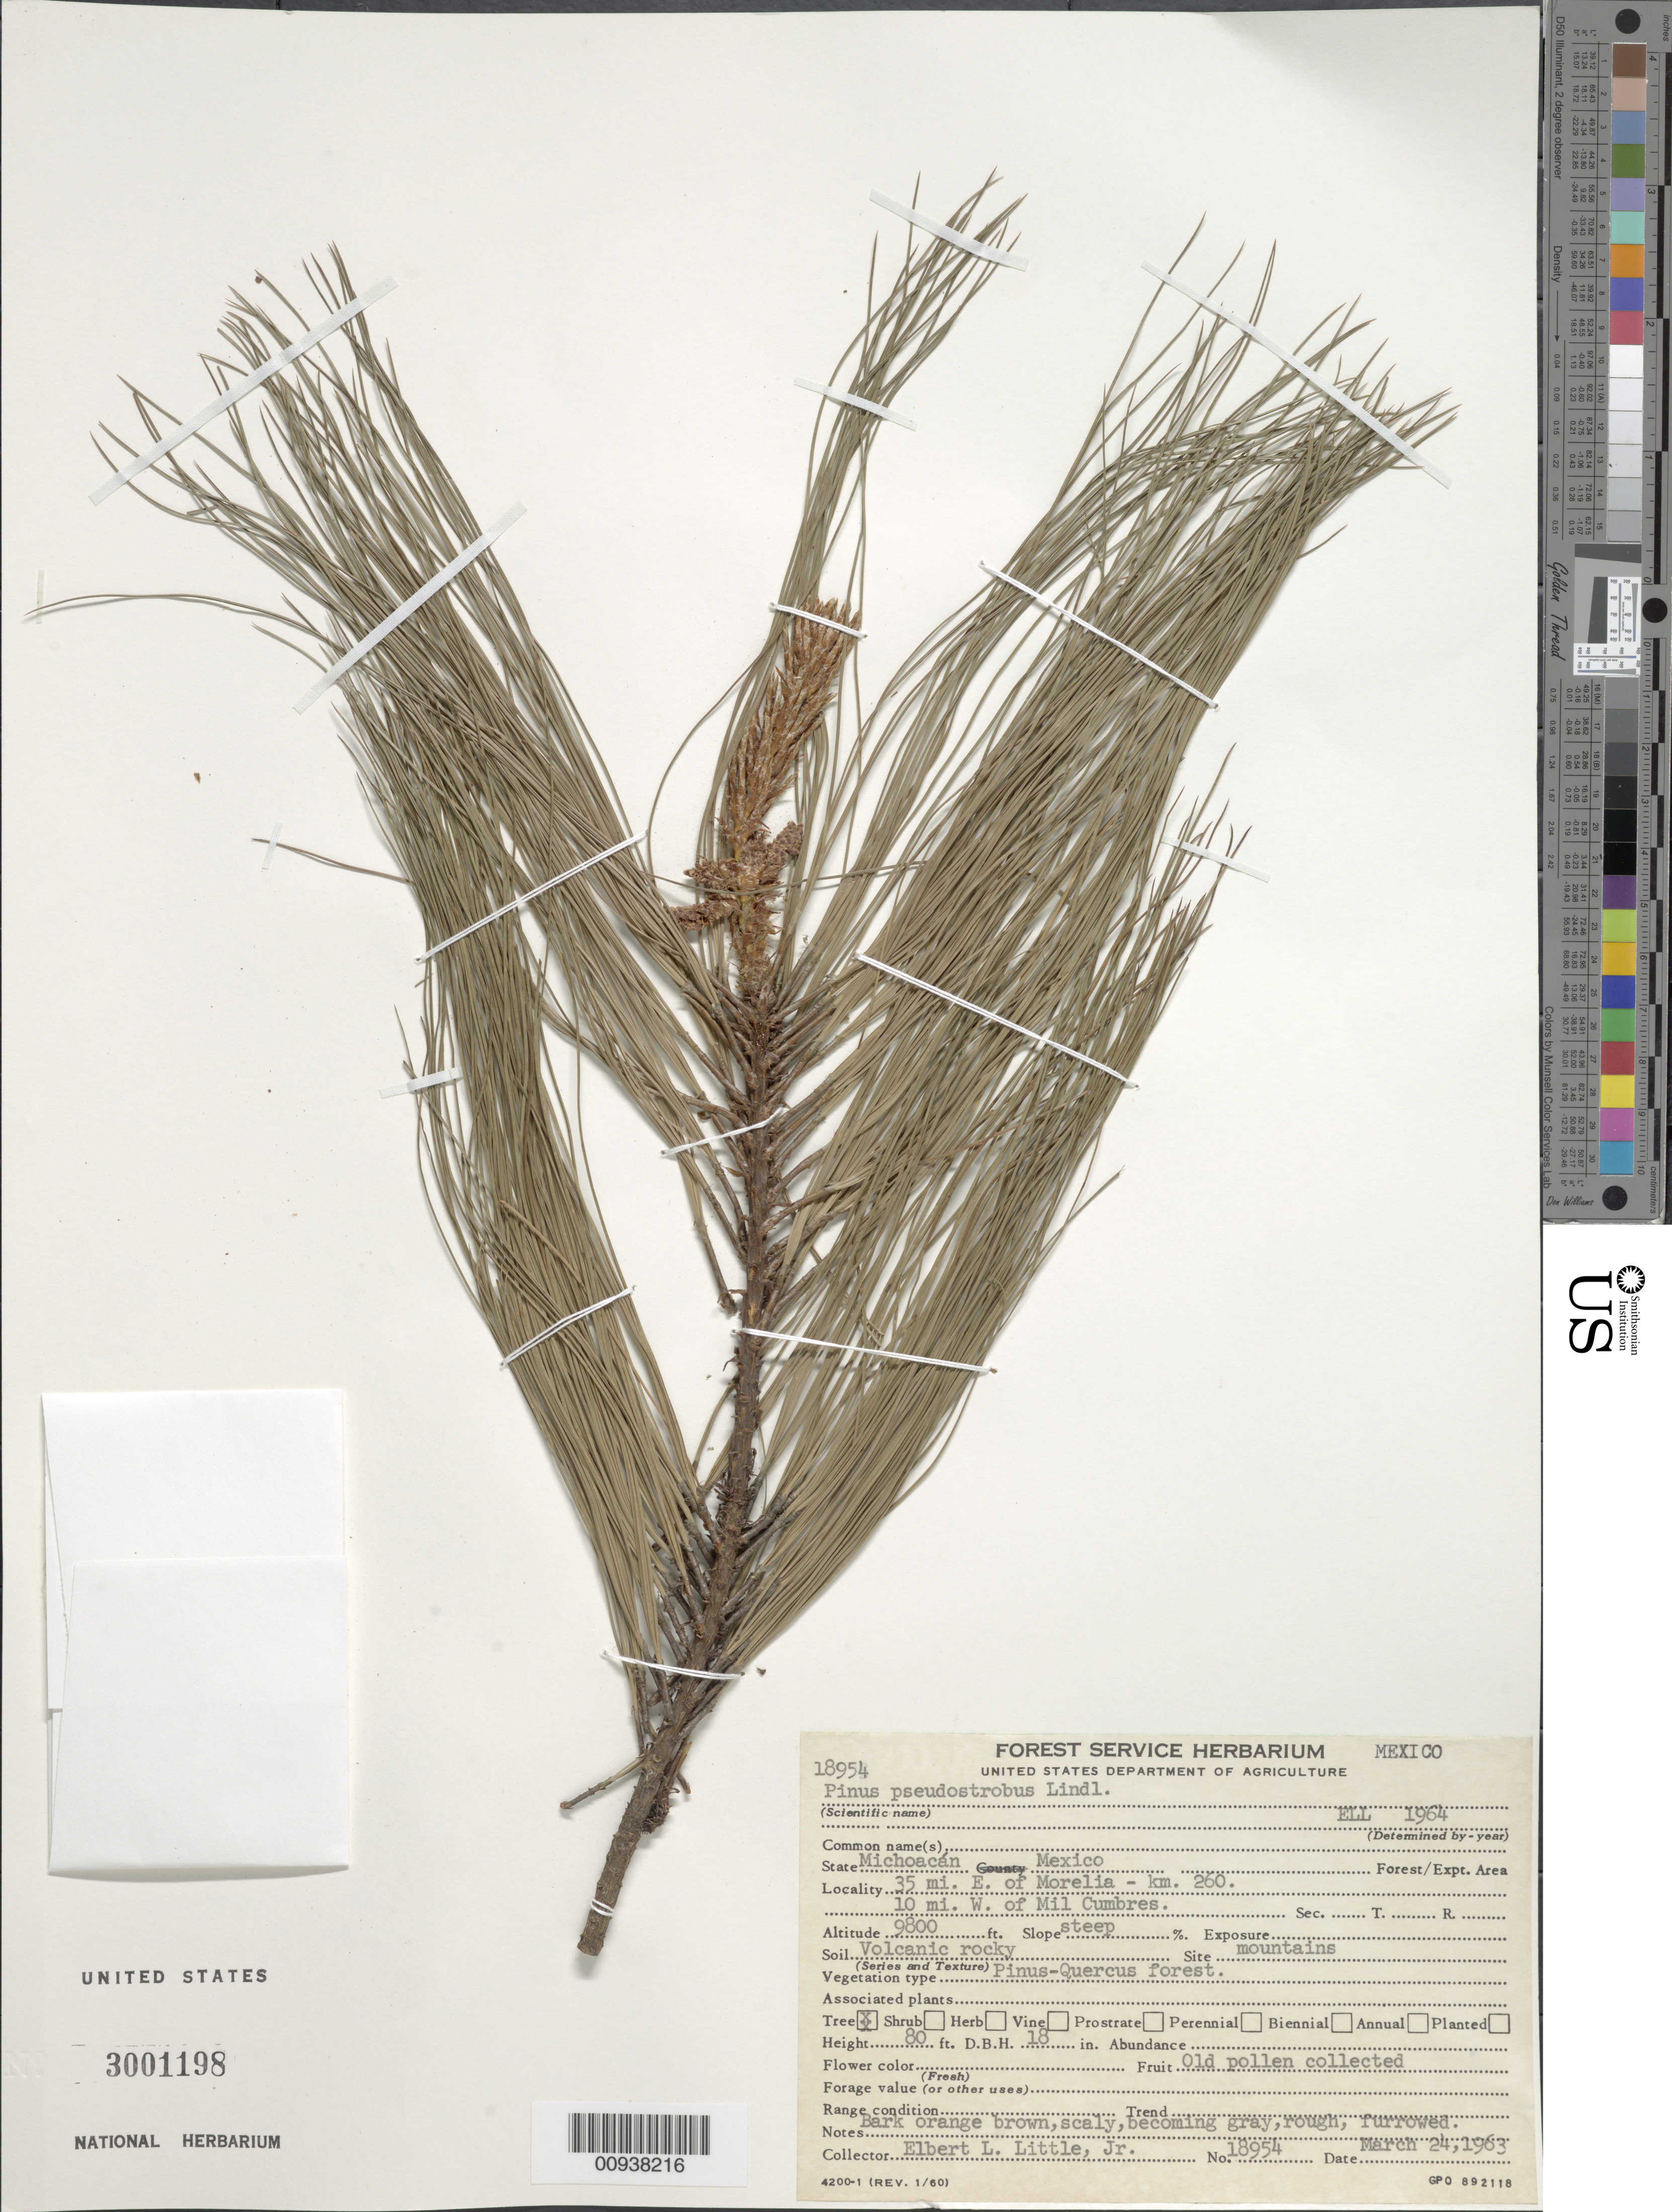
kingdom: Plantae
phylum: Tracheophyta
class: Pinopsida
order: Pinales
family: Pinaceae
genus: Pinus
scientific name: Pinus pseudostrobus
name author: Lindl.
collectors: E. L. Little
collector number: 18954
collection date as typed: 24 Mar 1963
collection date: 1963-03-24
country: Mexico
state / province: Michoacán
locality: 35 mi. E of Morelia - km. 260. 10 mi. W. of Mil Cumbres.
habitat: Pinus-Quercus forest. Steep mountains. Soil volcanic rocky.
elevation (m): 2987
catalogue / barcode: US 3001198